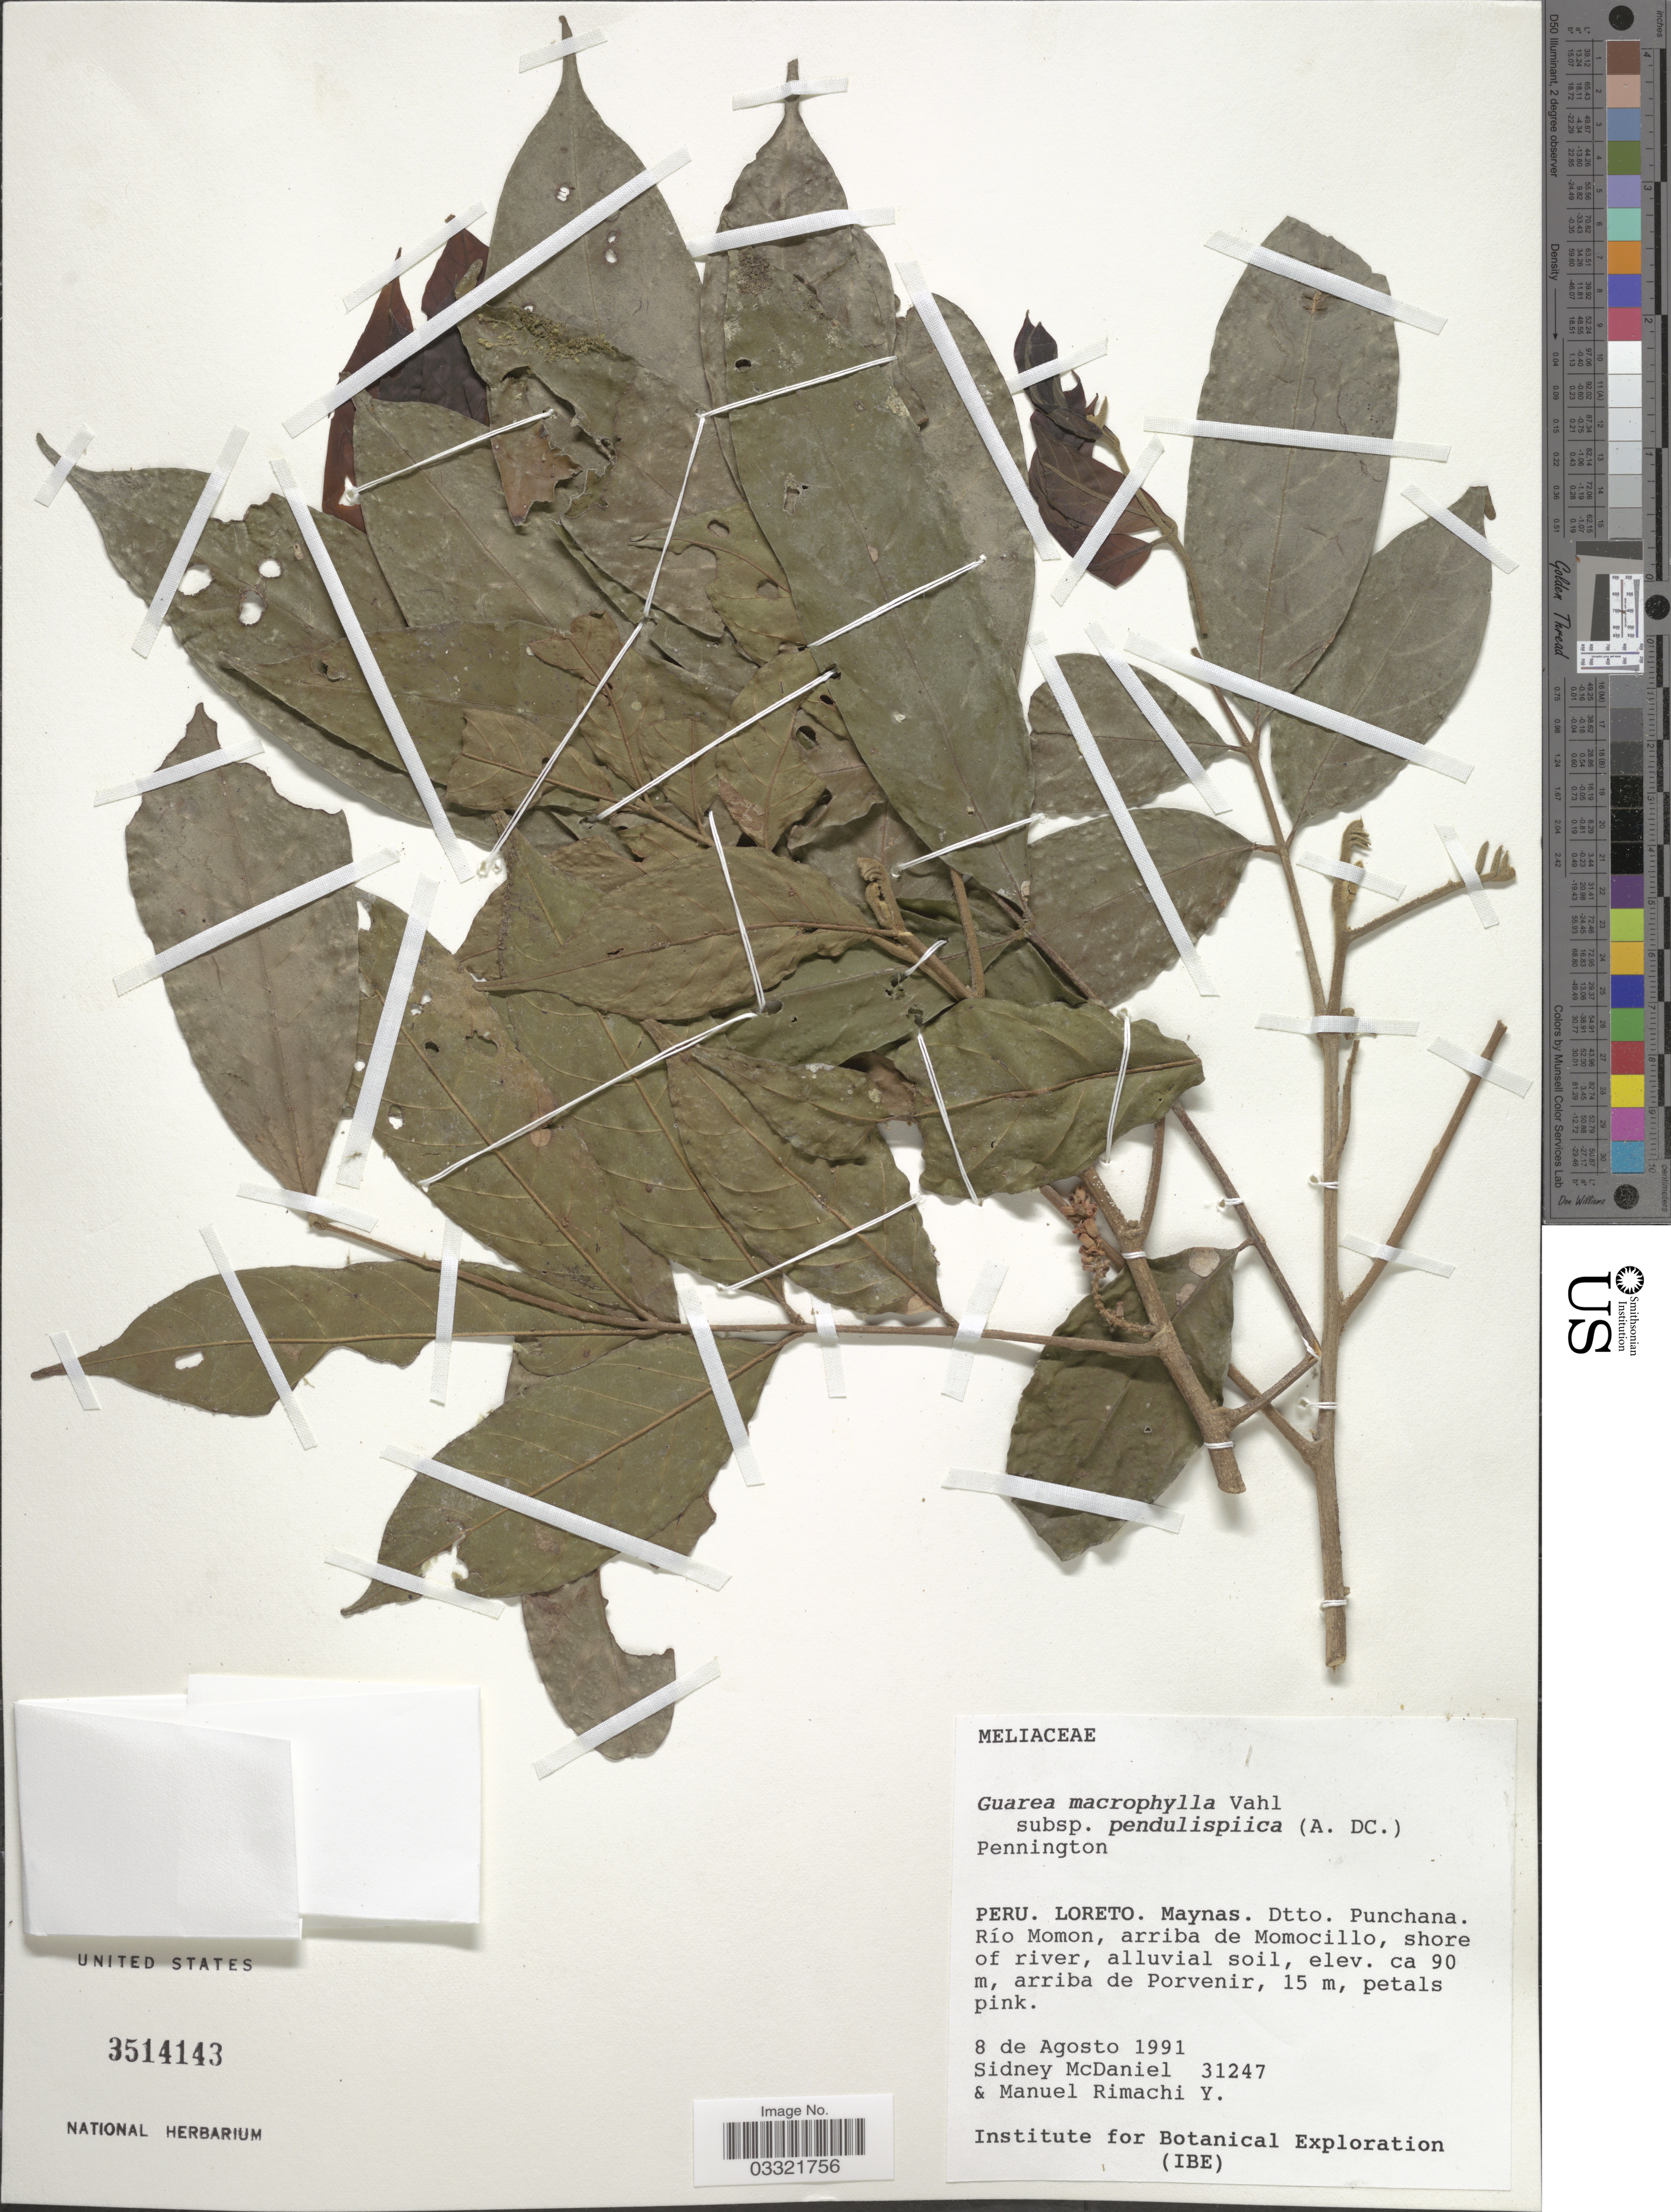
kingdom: Plantae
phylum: Tracheophyta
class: Magnoliopsida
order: Sapindales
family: Meliaceae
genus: Guarea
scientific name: Guarea macrophylla subsp. pendulispica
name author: (C. DC.) T.D. Penn.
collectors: S. McDaniel & M. Rimachi Y.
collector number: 31247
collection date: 1991-08-08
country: Peru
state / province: Loreto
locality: Maynas. Dtto. Punchana. Río Momon, arriba de Momocillo, shore of river, arriba de Porvenir.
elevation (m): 90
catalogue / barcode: US 3514143